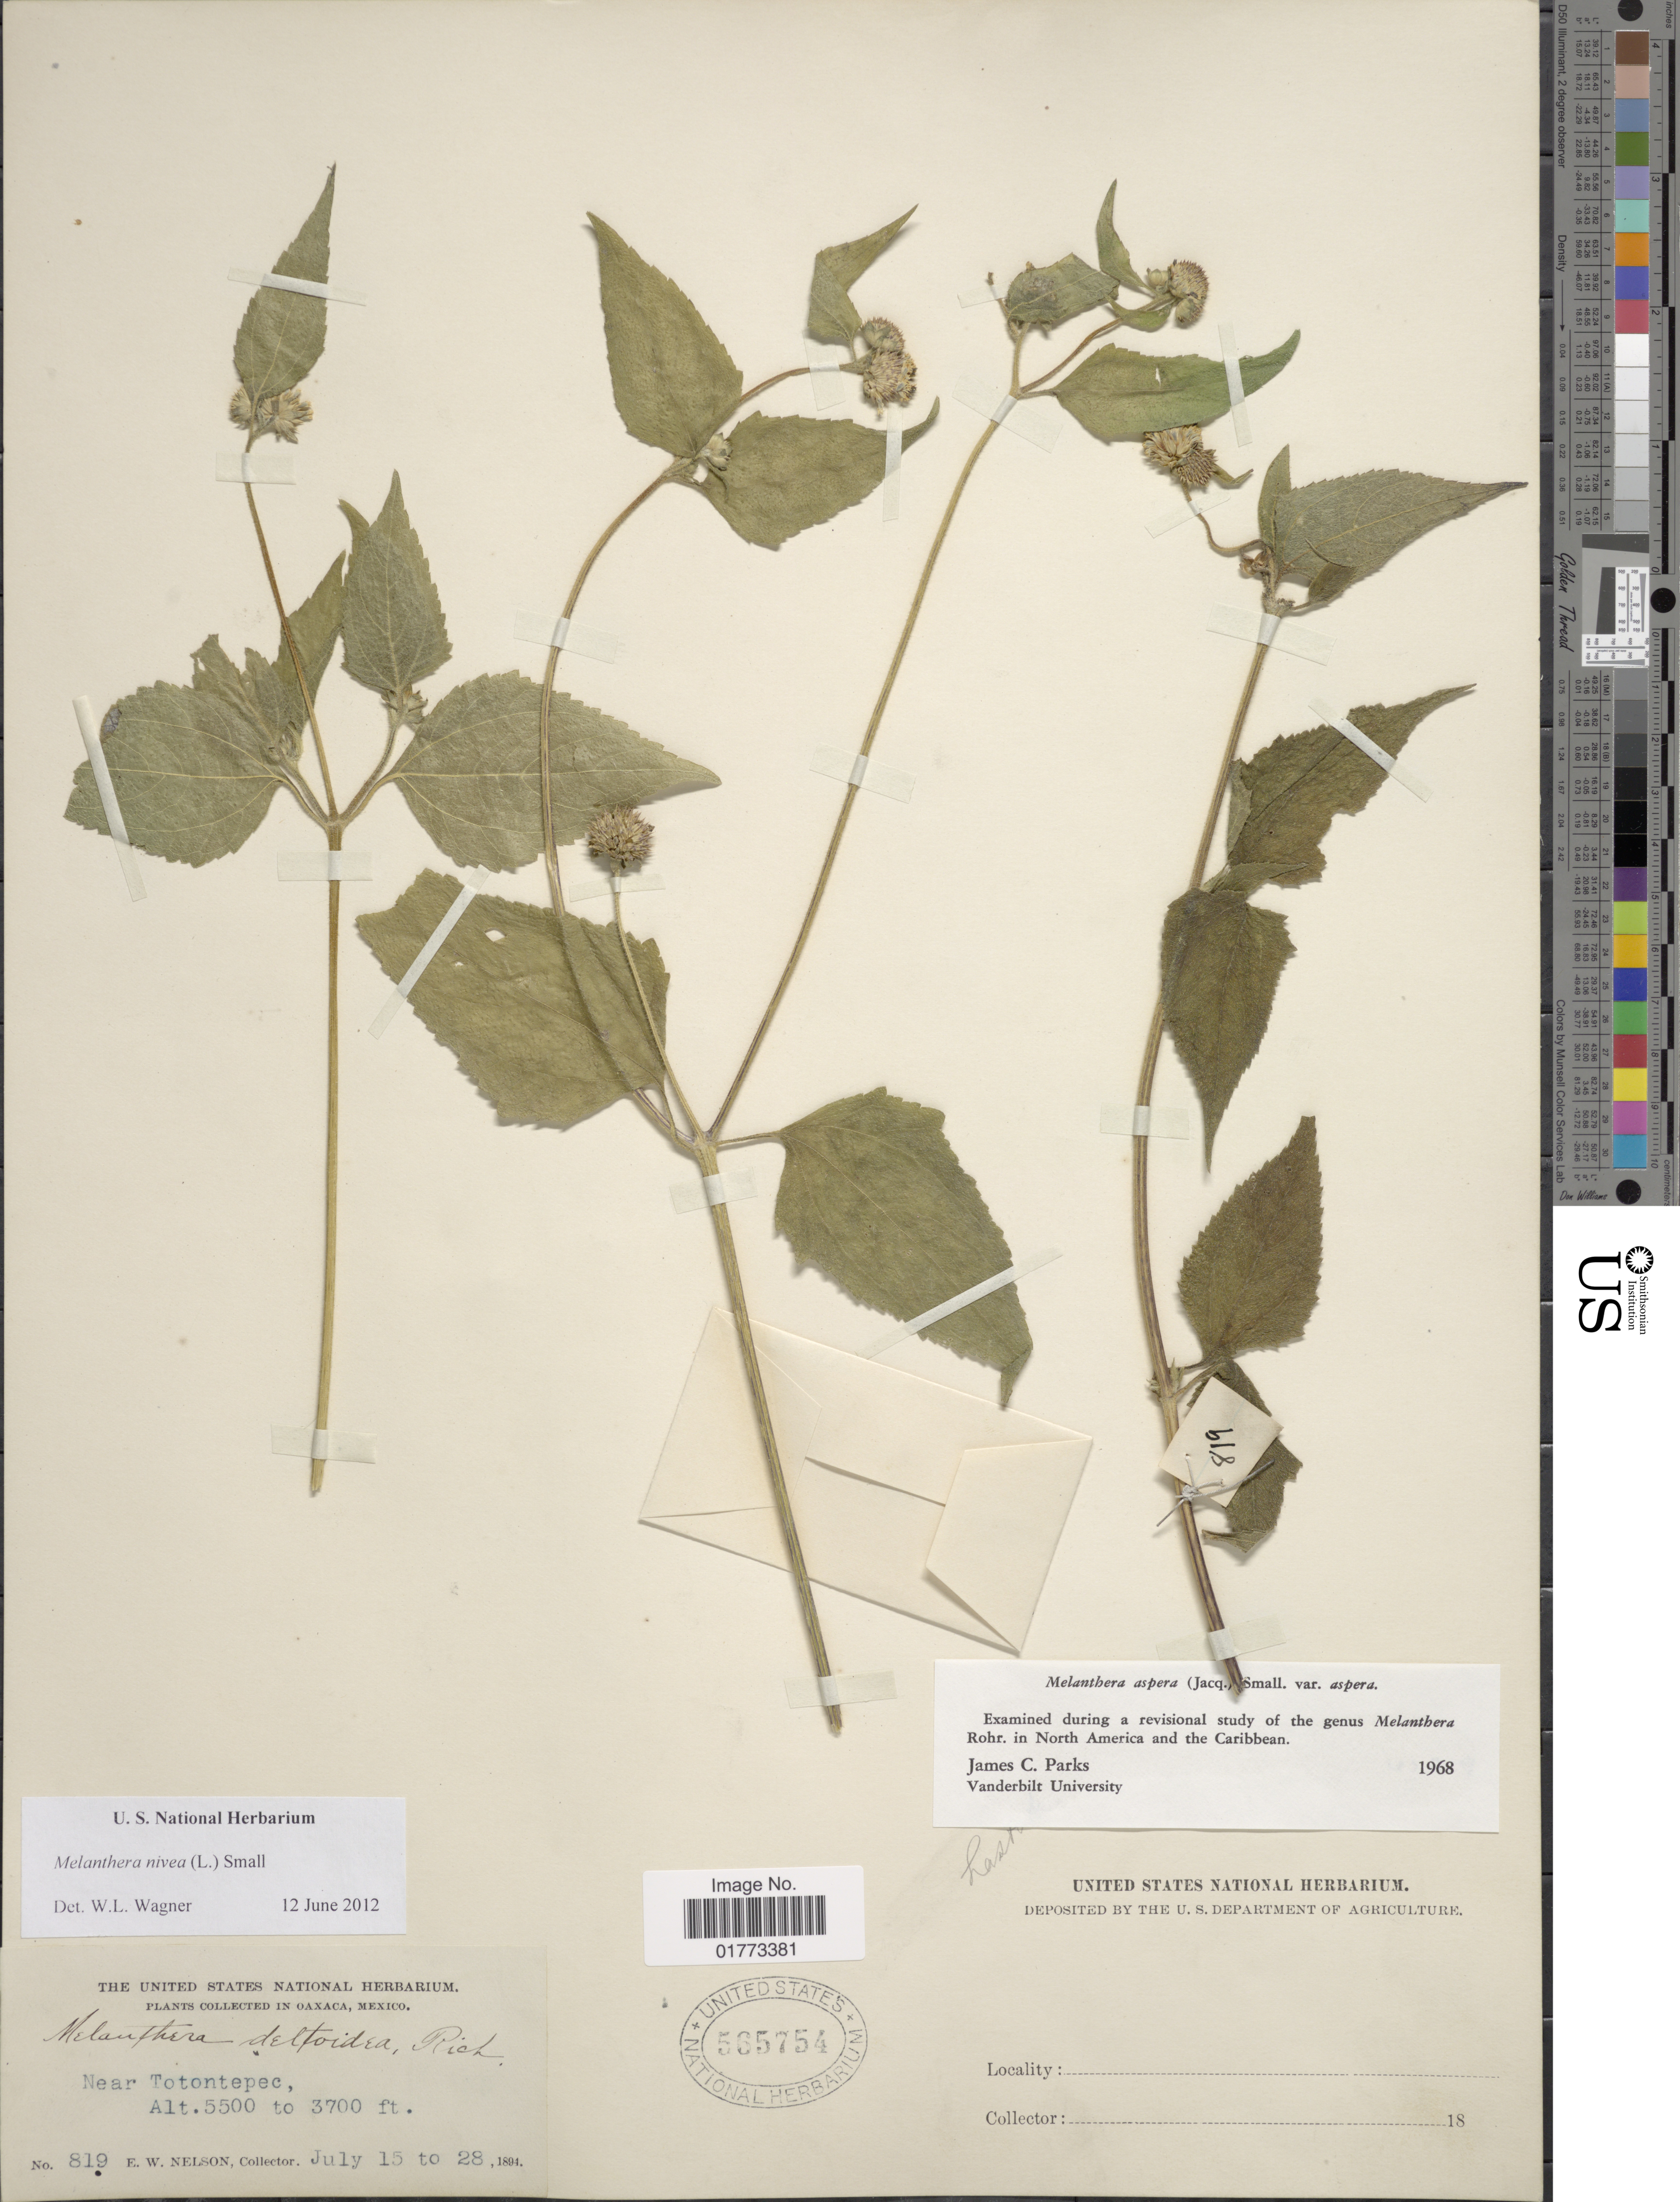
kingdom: Plantae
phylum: Tracheophyta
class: Magnoliopsida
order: Asterales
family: Asteraceae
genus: Melanthera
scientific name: Melanthera nivea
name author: (L.) Small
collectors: E. W. Nelson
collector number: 819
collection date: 1894-07-15/1894-07-28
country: Mexico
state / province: Oaxaca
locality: Near Totontepec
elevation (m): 1128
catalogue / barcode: US 565754